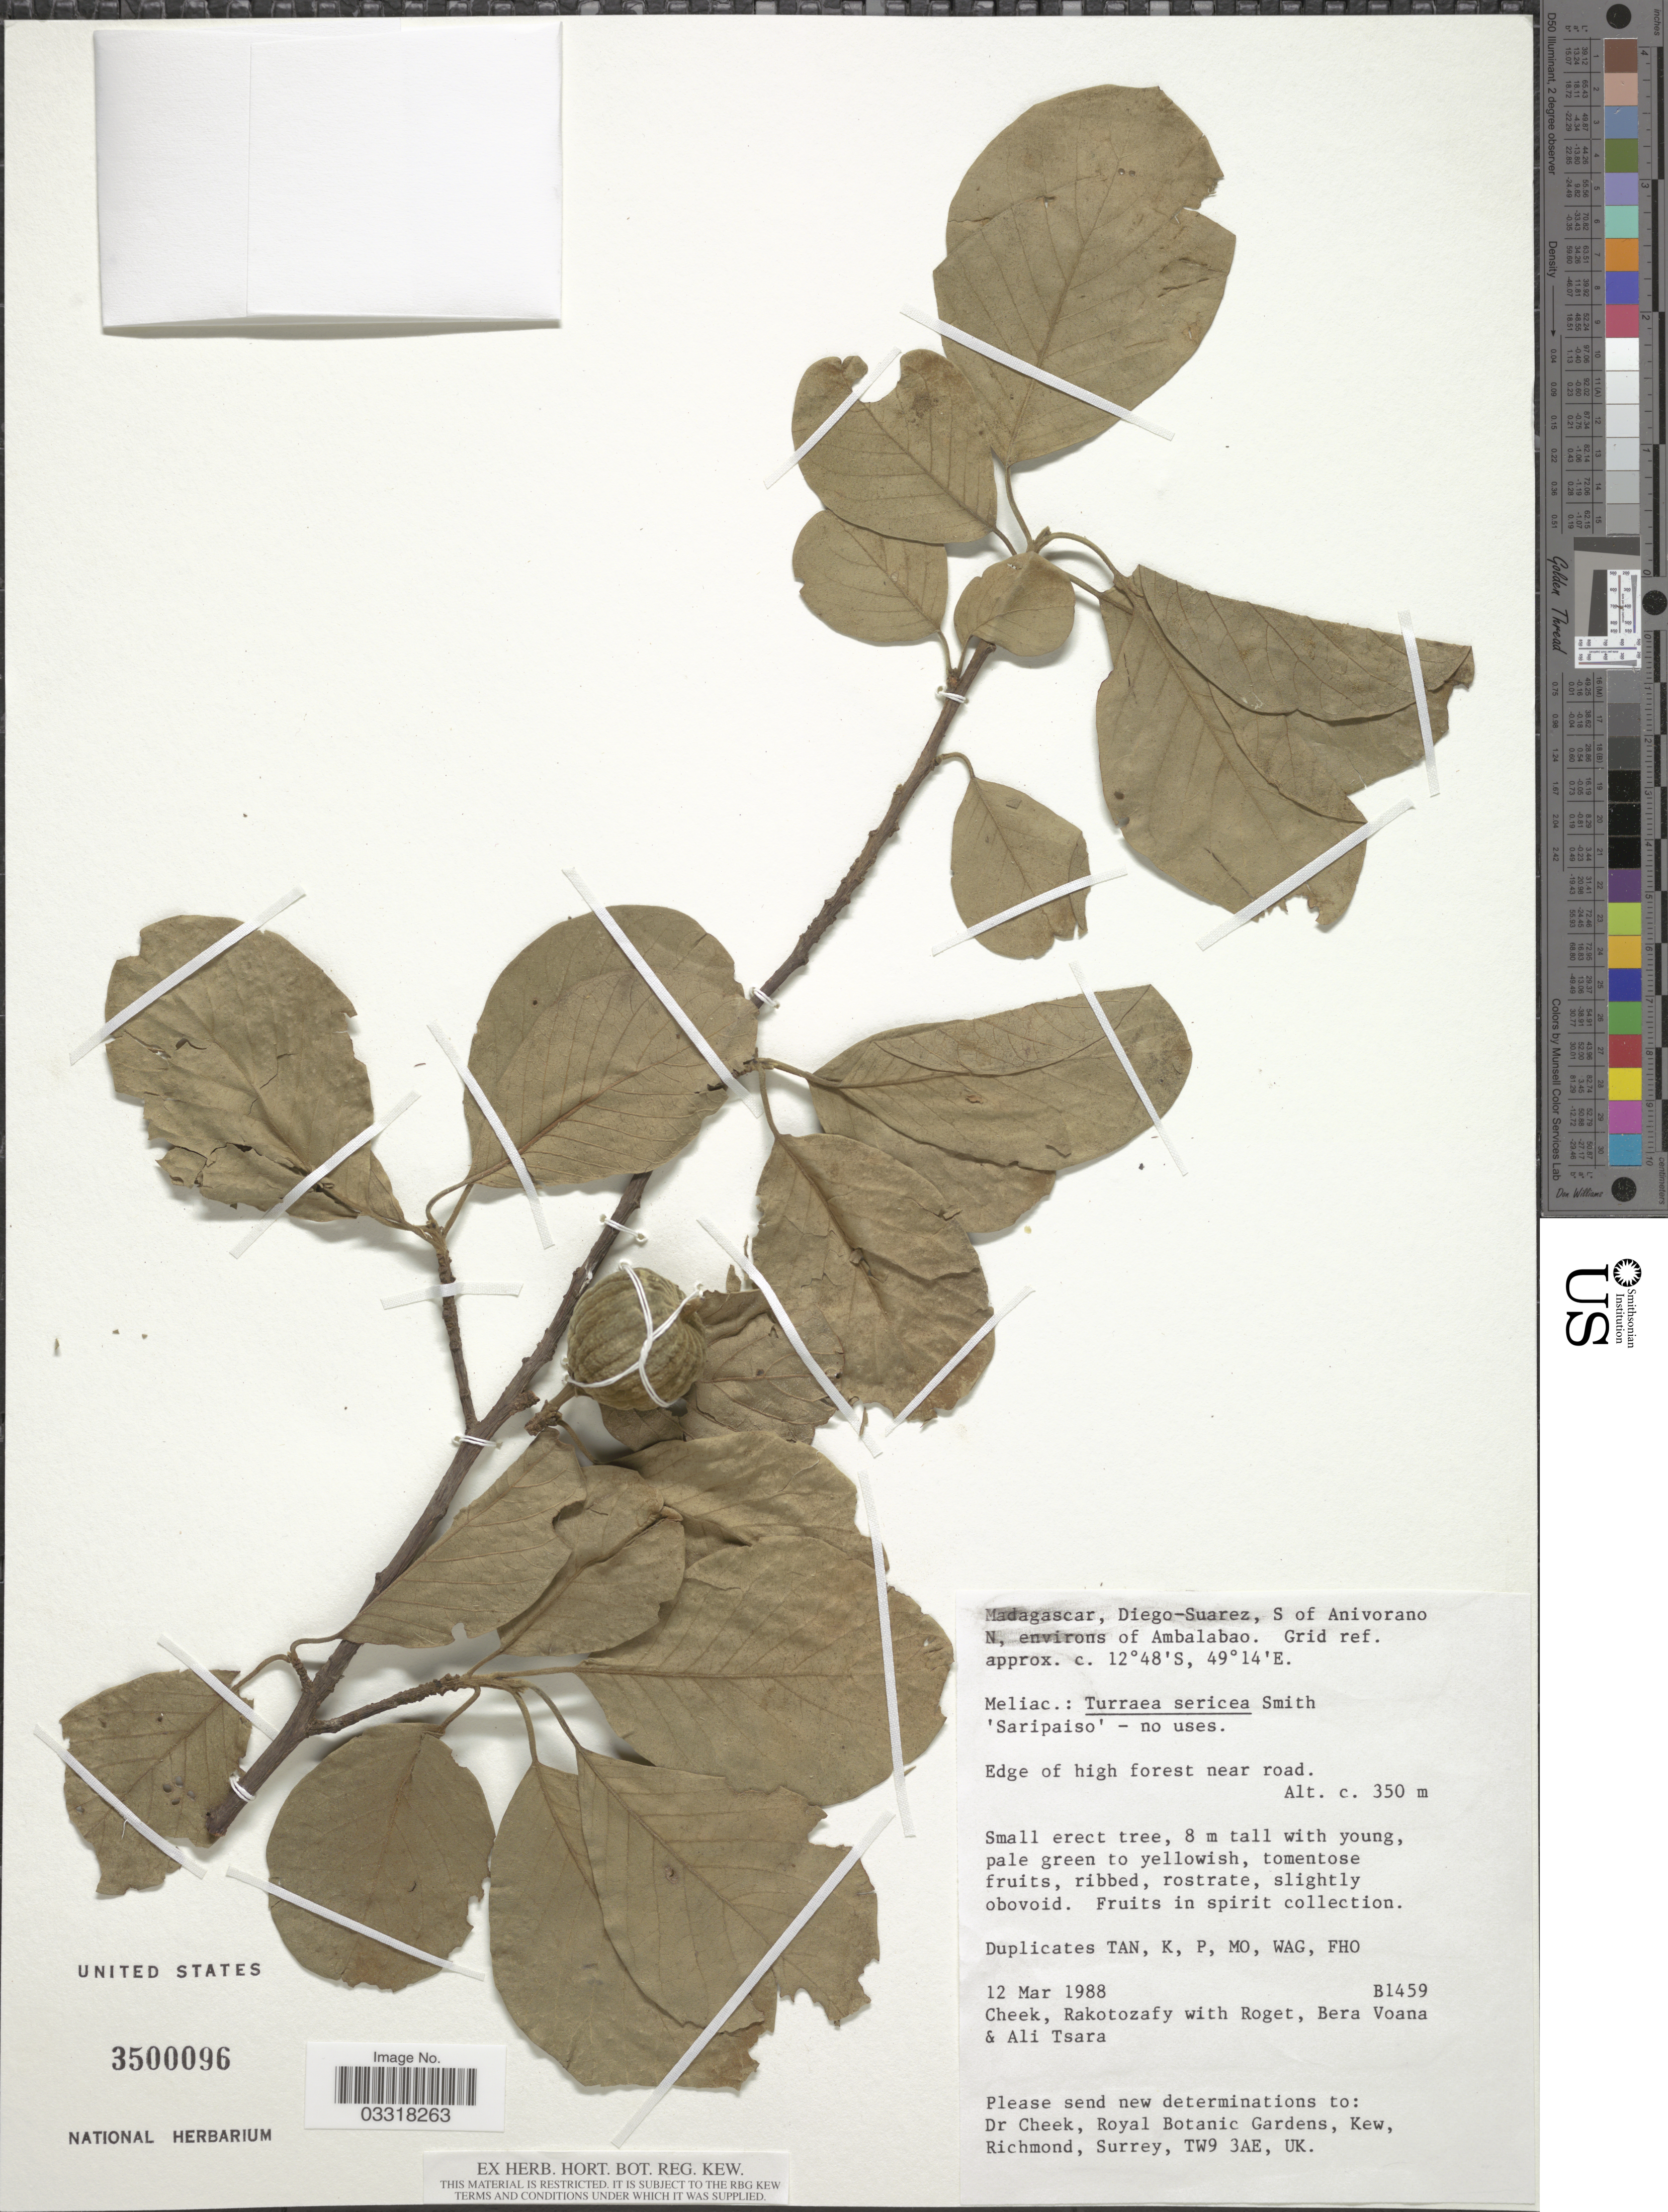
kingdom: Plantae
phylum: Tracheophyta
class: Magnoliopsida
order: Sapindales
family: Meliaceae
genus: Turraea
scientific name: Turraea sericea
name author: Sm.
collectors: -. Cheek, Rakotozafy, -. Roget, -. Bera Voana & -. Ali Tsara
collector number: B1459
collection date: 1988-03-12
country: Madagascar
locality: Diego-Suarez, S of Anivorano N, environs of Ambalabao.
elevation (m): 350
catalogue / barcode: US 3500096